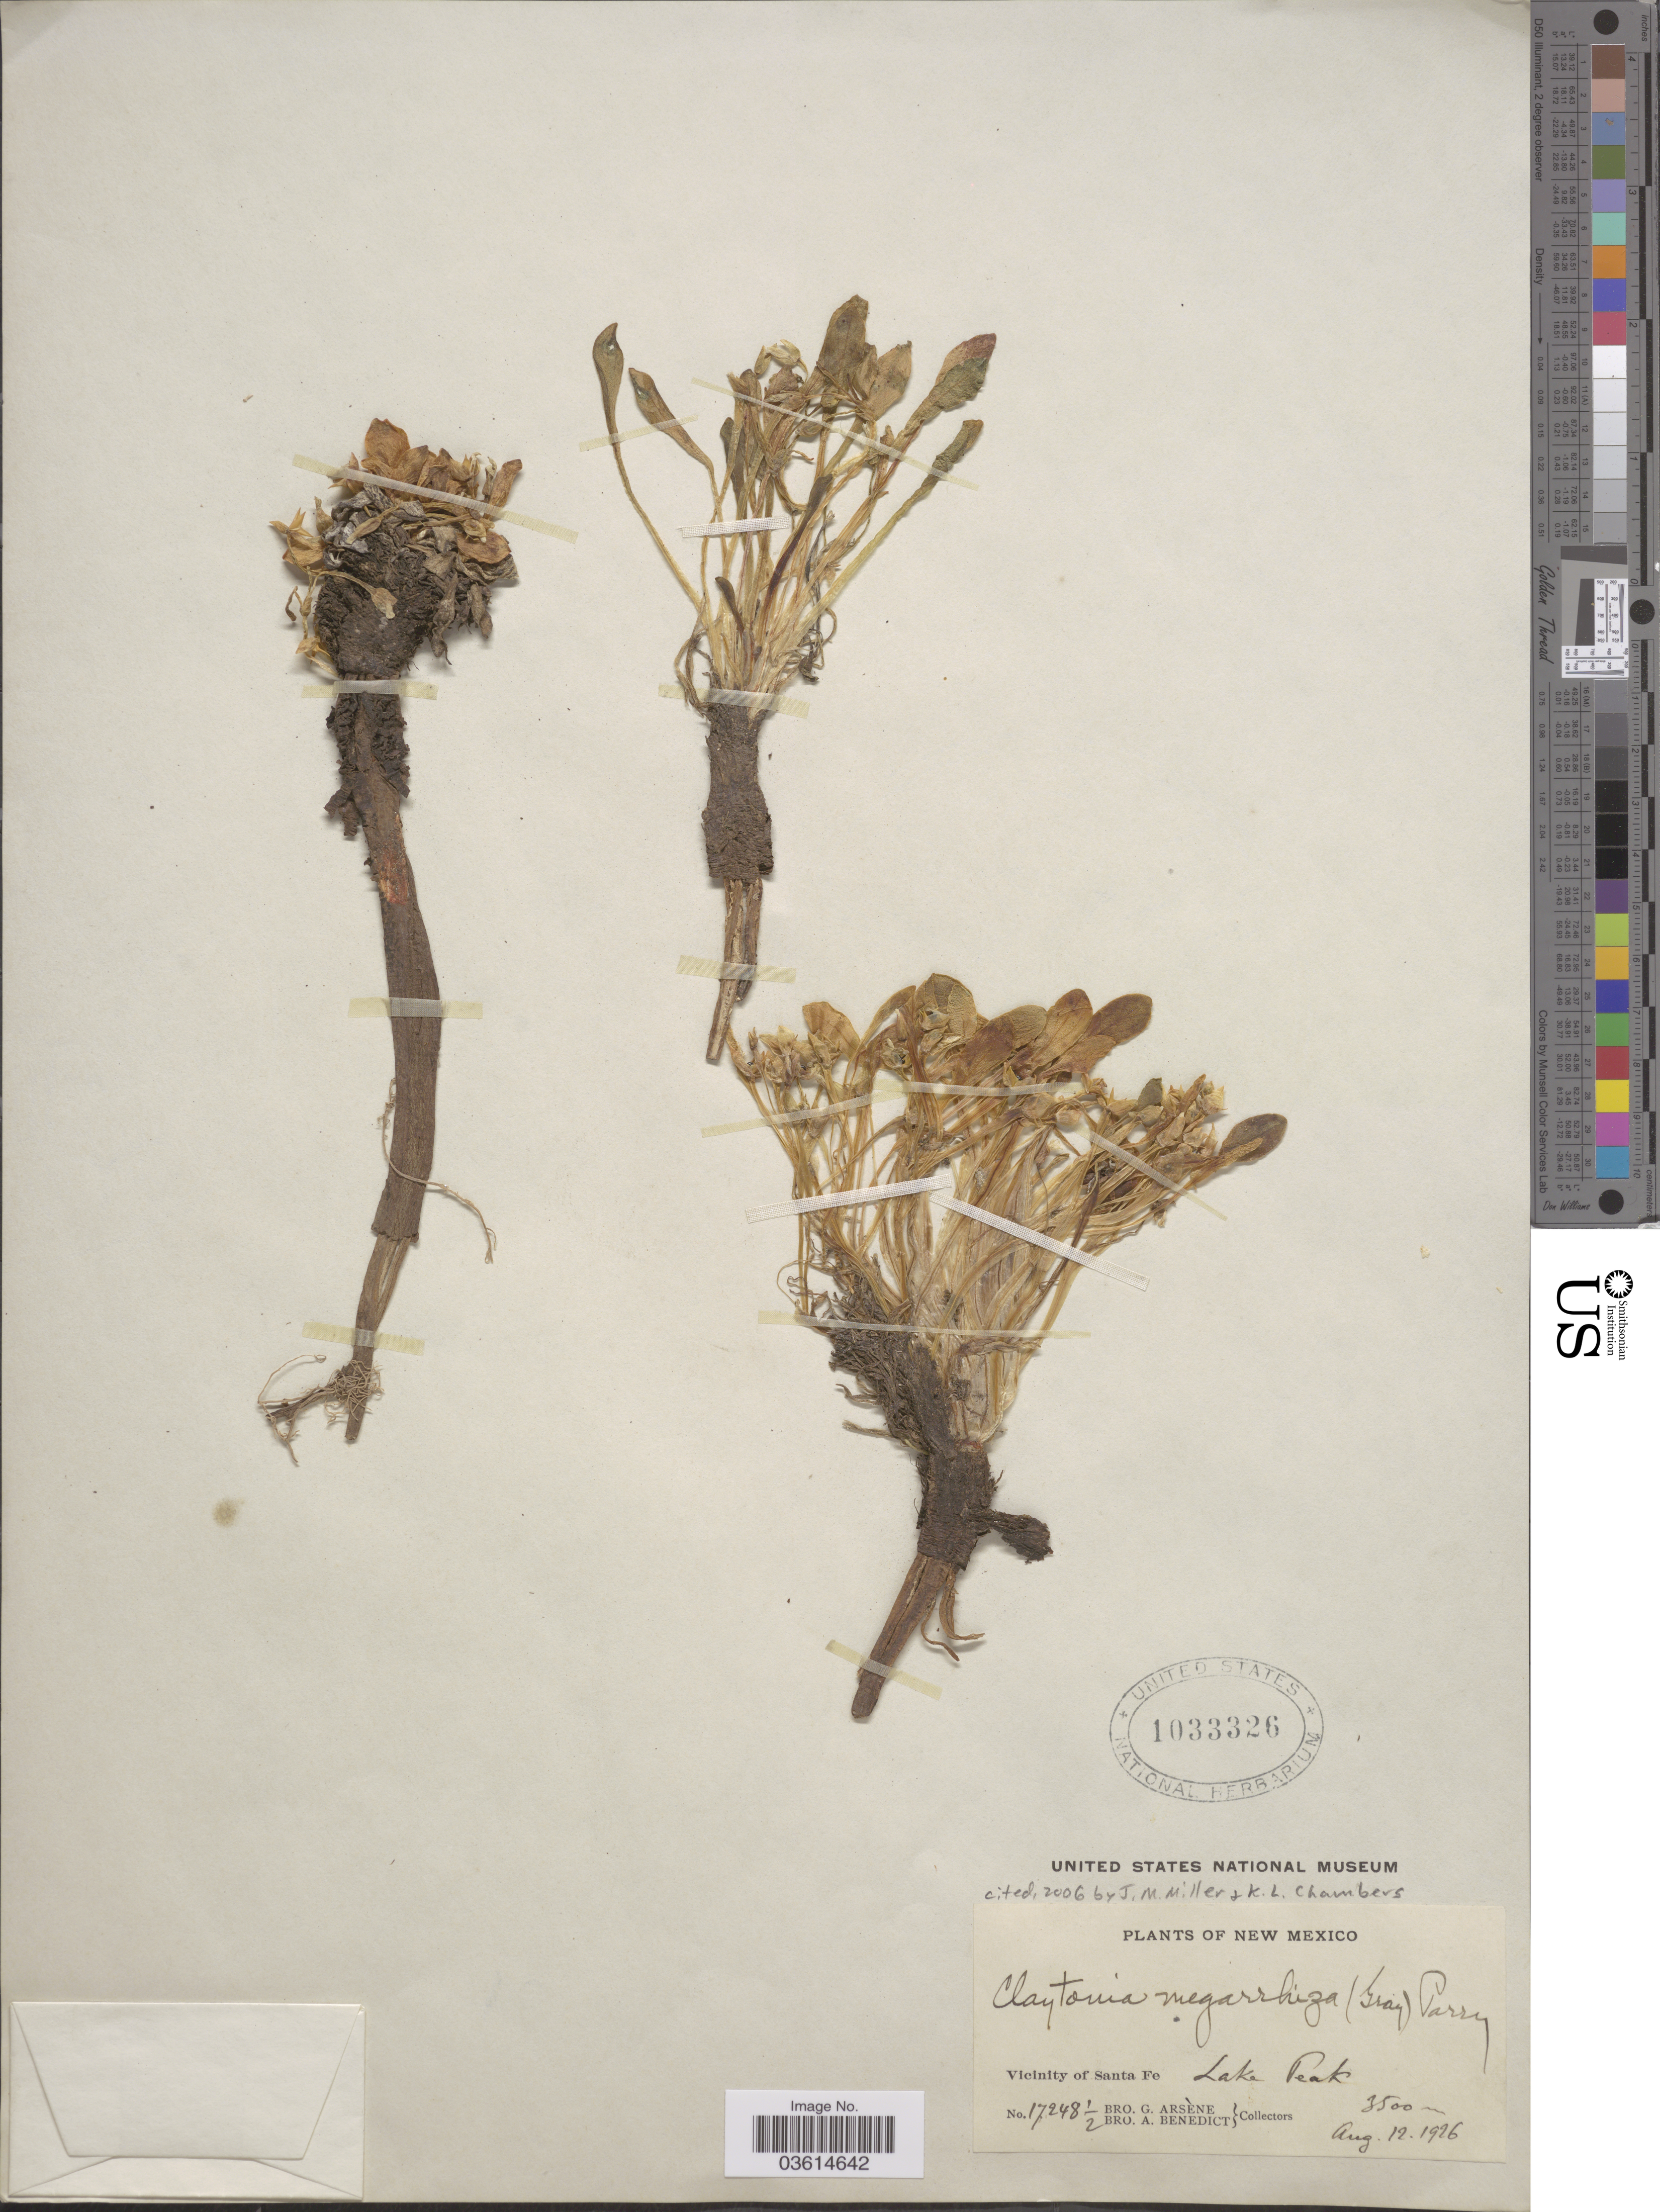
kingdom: Plantae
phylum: Tracheophyta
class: Magnoliopsida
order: Caryophyllales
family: Montiaceae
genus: Claytonia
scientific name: Claytonia megarhiza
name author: (A. Gray) Parry ex S. Watson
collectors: Bro. G. Arsène & Bro. A. Benedict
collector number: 17248½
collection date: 1926-08-12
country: United States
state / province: New Mexico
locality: Vicinity of Santa Fe. Lake Peak.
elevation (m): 3500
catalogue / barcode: US 1033326